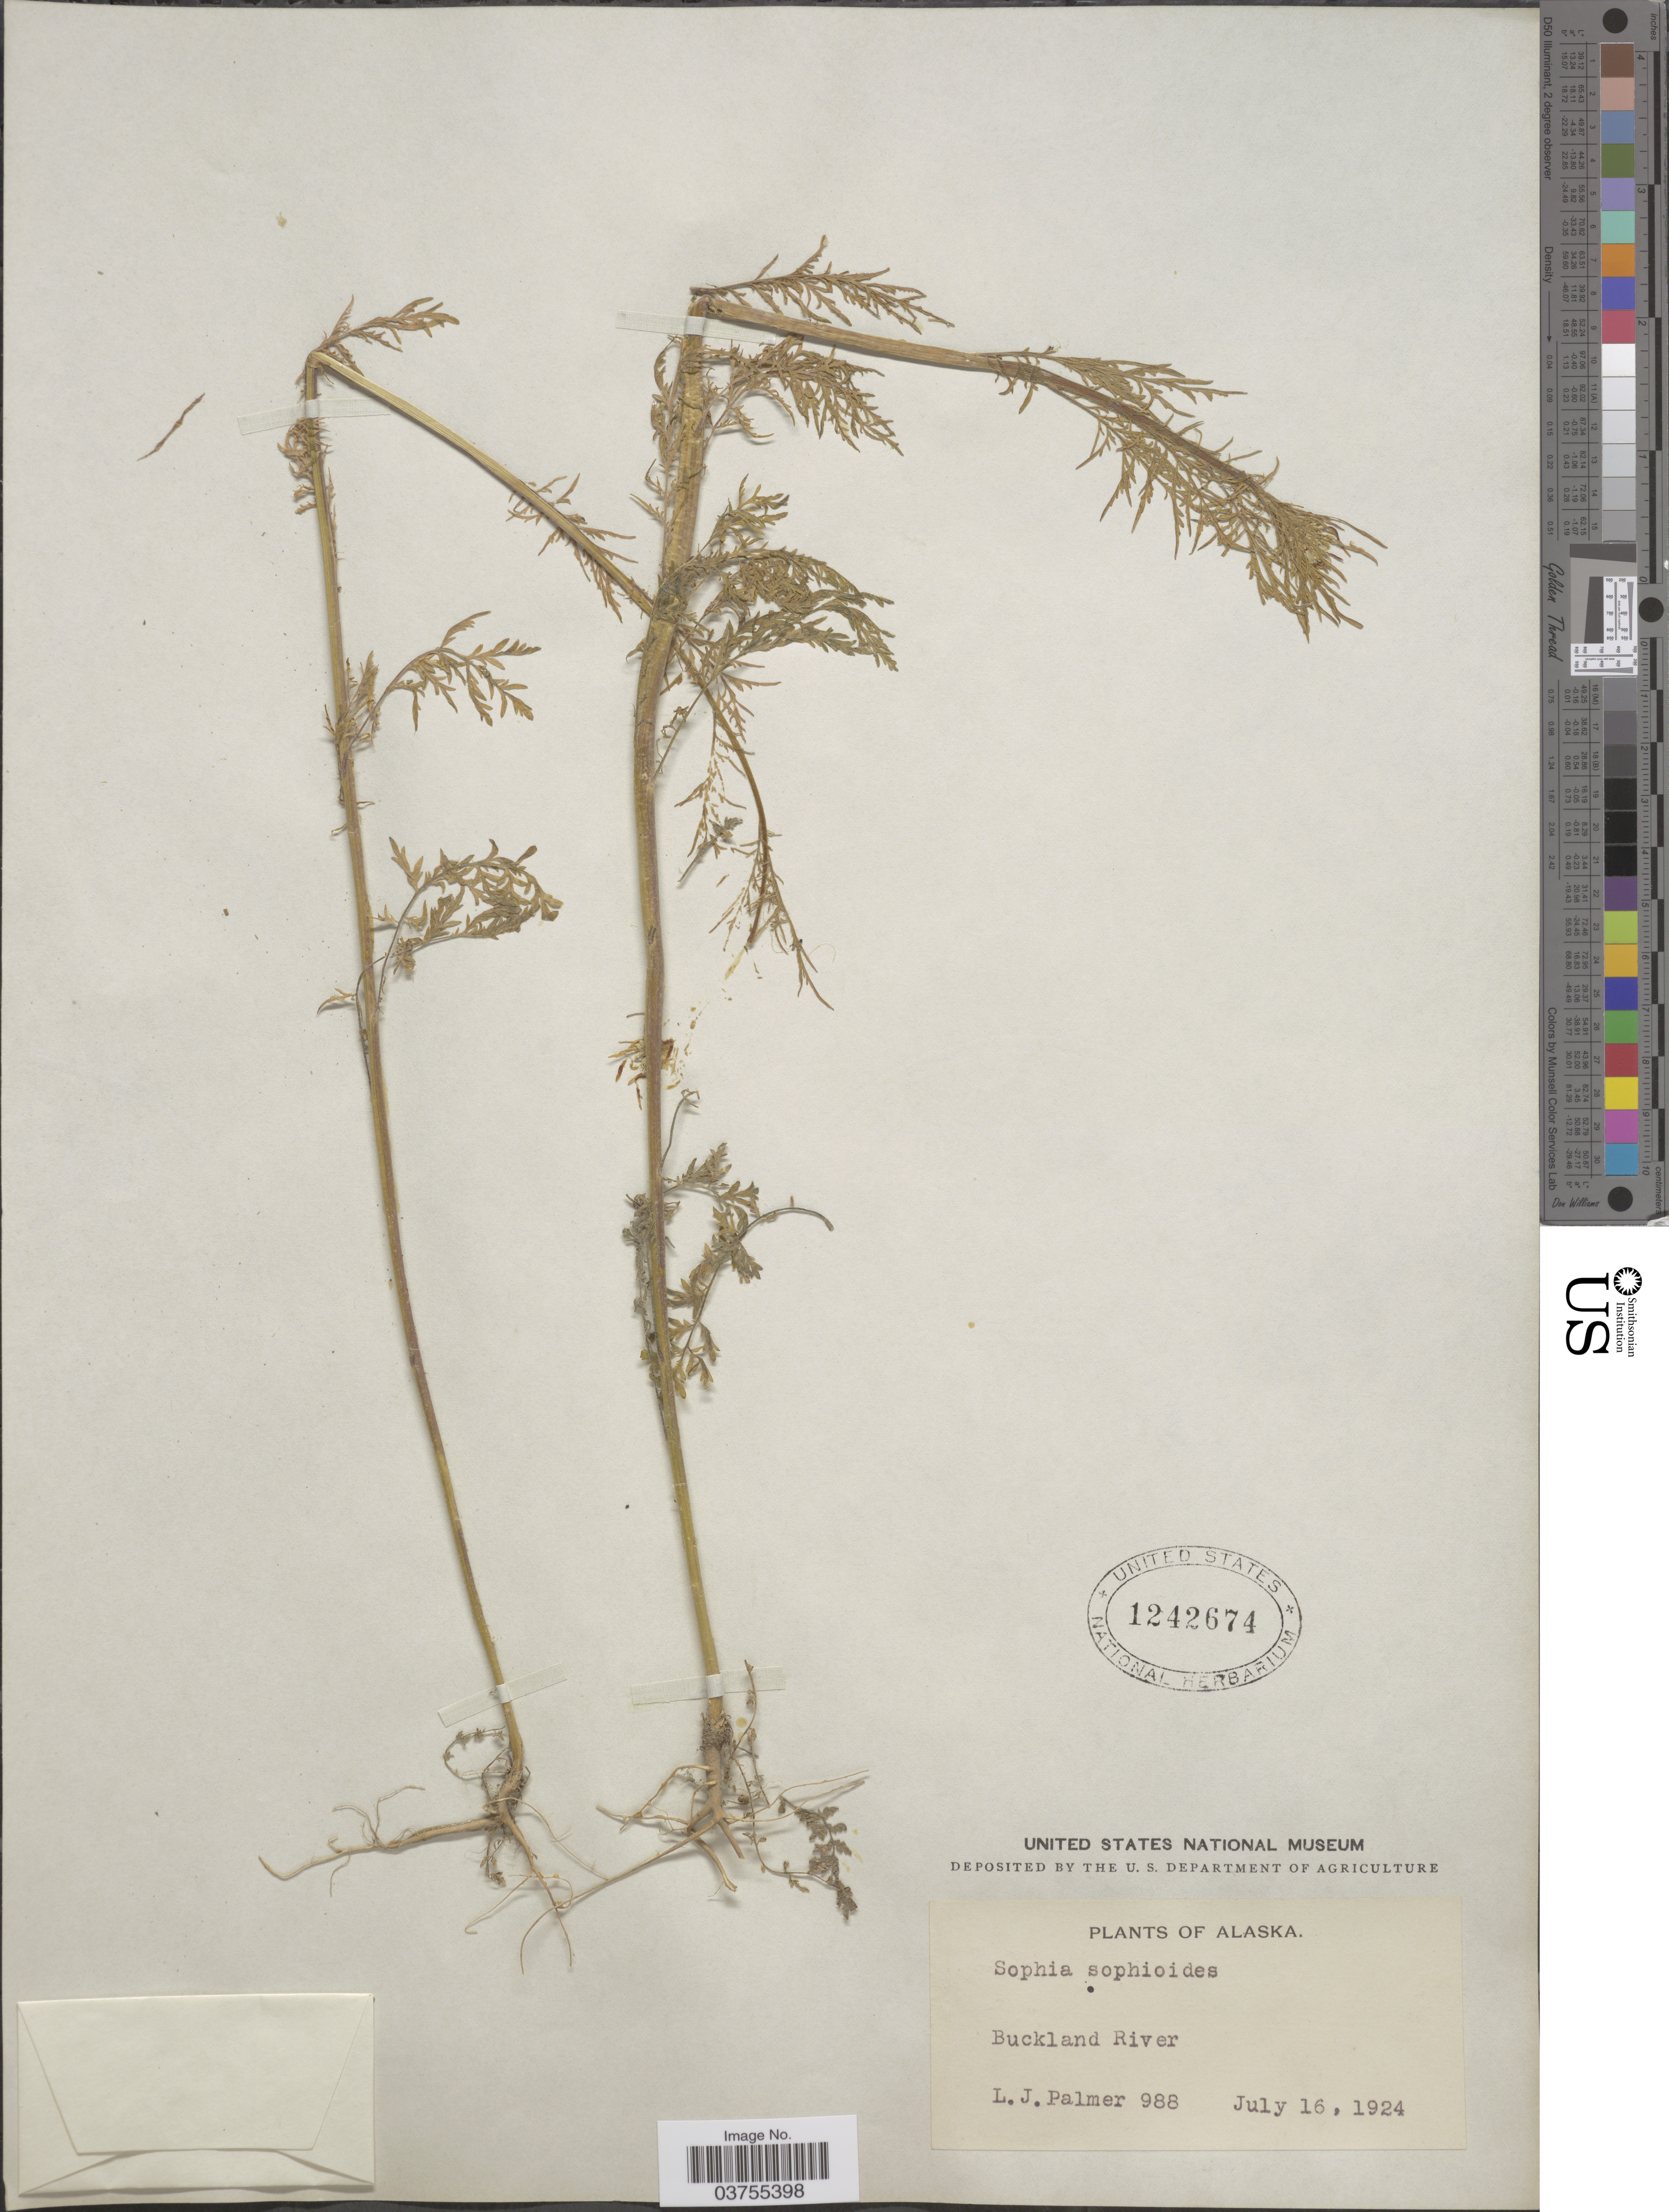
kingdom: Plantae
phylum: Tracheophyta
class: Magnoliopsida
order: Brassicales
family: Brassicaceae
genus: Descurainia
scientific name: Descurainia sophioides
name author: (Fisch.) O.E. Schultz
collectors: L. J. Palmer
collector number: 988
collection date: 1924-07-16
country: United States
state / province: Alaska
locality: Buckland River.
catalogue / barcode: US 1242674